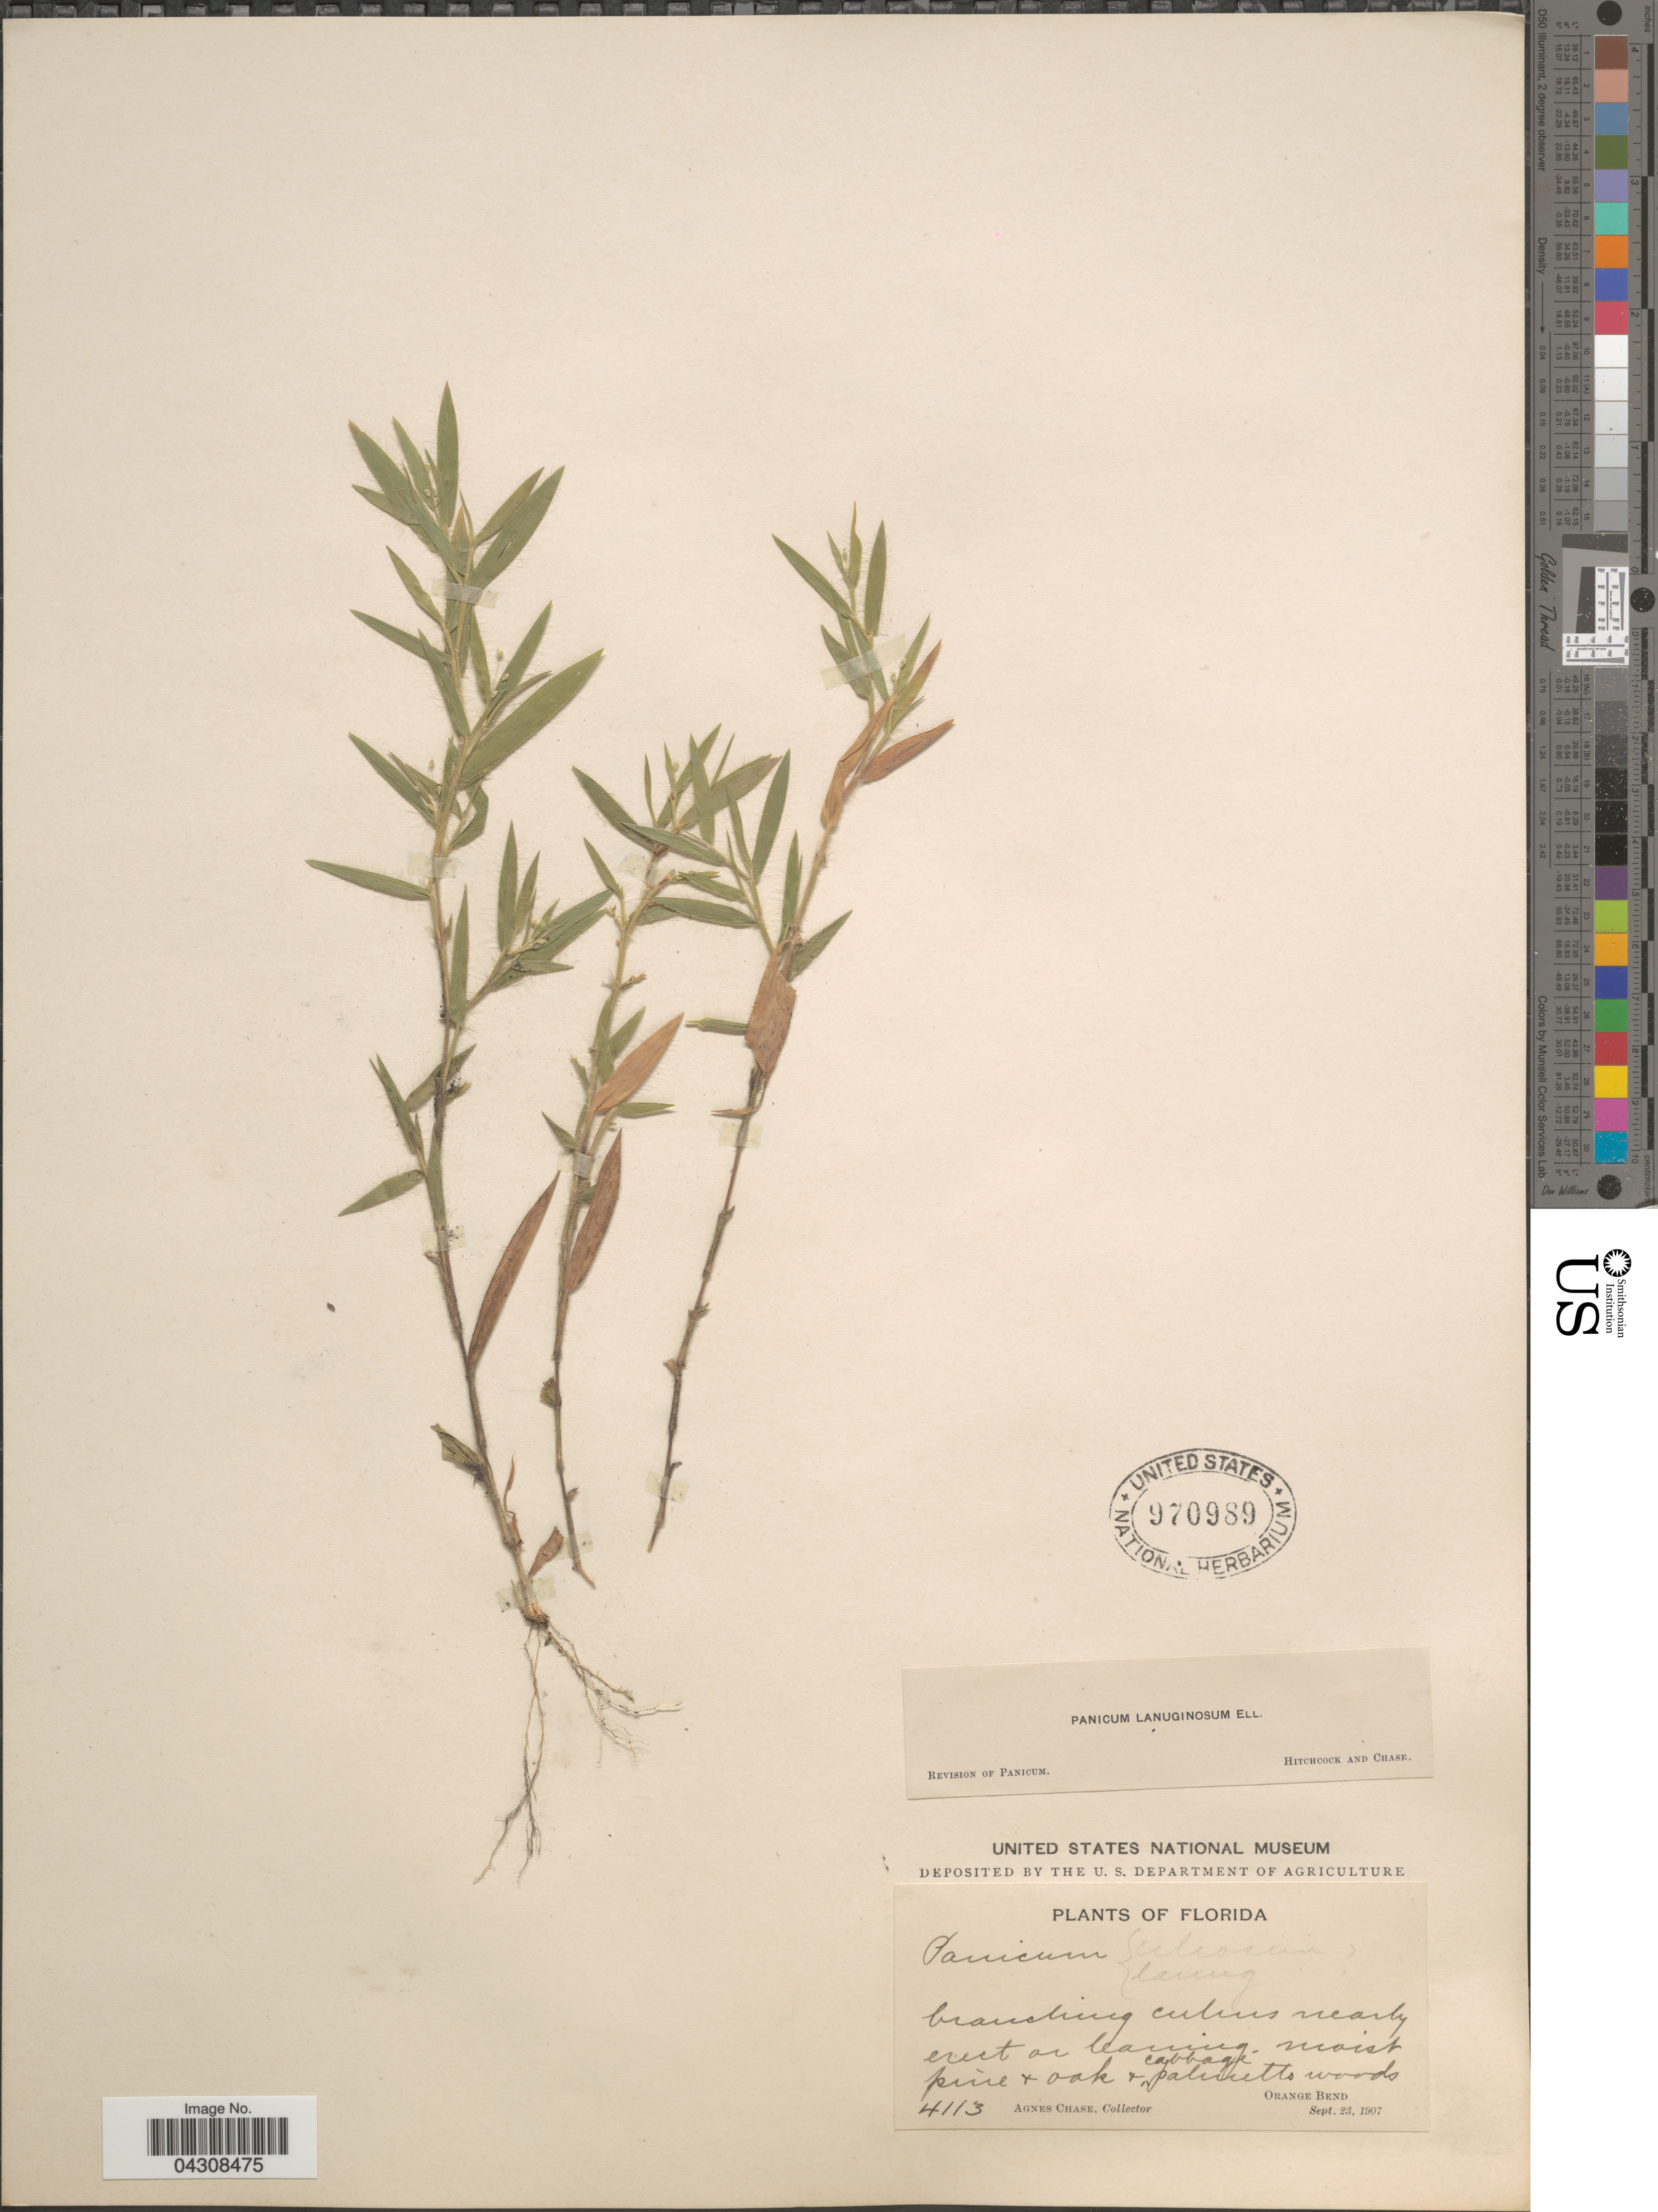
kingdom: Plantae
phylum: Tracheophyta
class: Liliopsida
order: Poales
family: Poaceae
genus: Dichanthelium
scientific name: Dichanthelium acuminatum var. acuminatum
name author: (Sw.) Gould & C.A. Clark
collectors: A. Chase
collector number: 4113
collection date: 1907-09-23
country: United States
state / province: Florida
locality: Orange Bend.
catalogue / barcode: US 970989